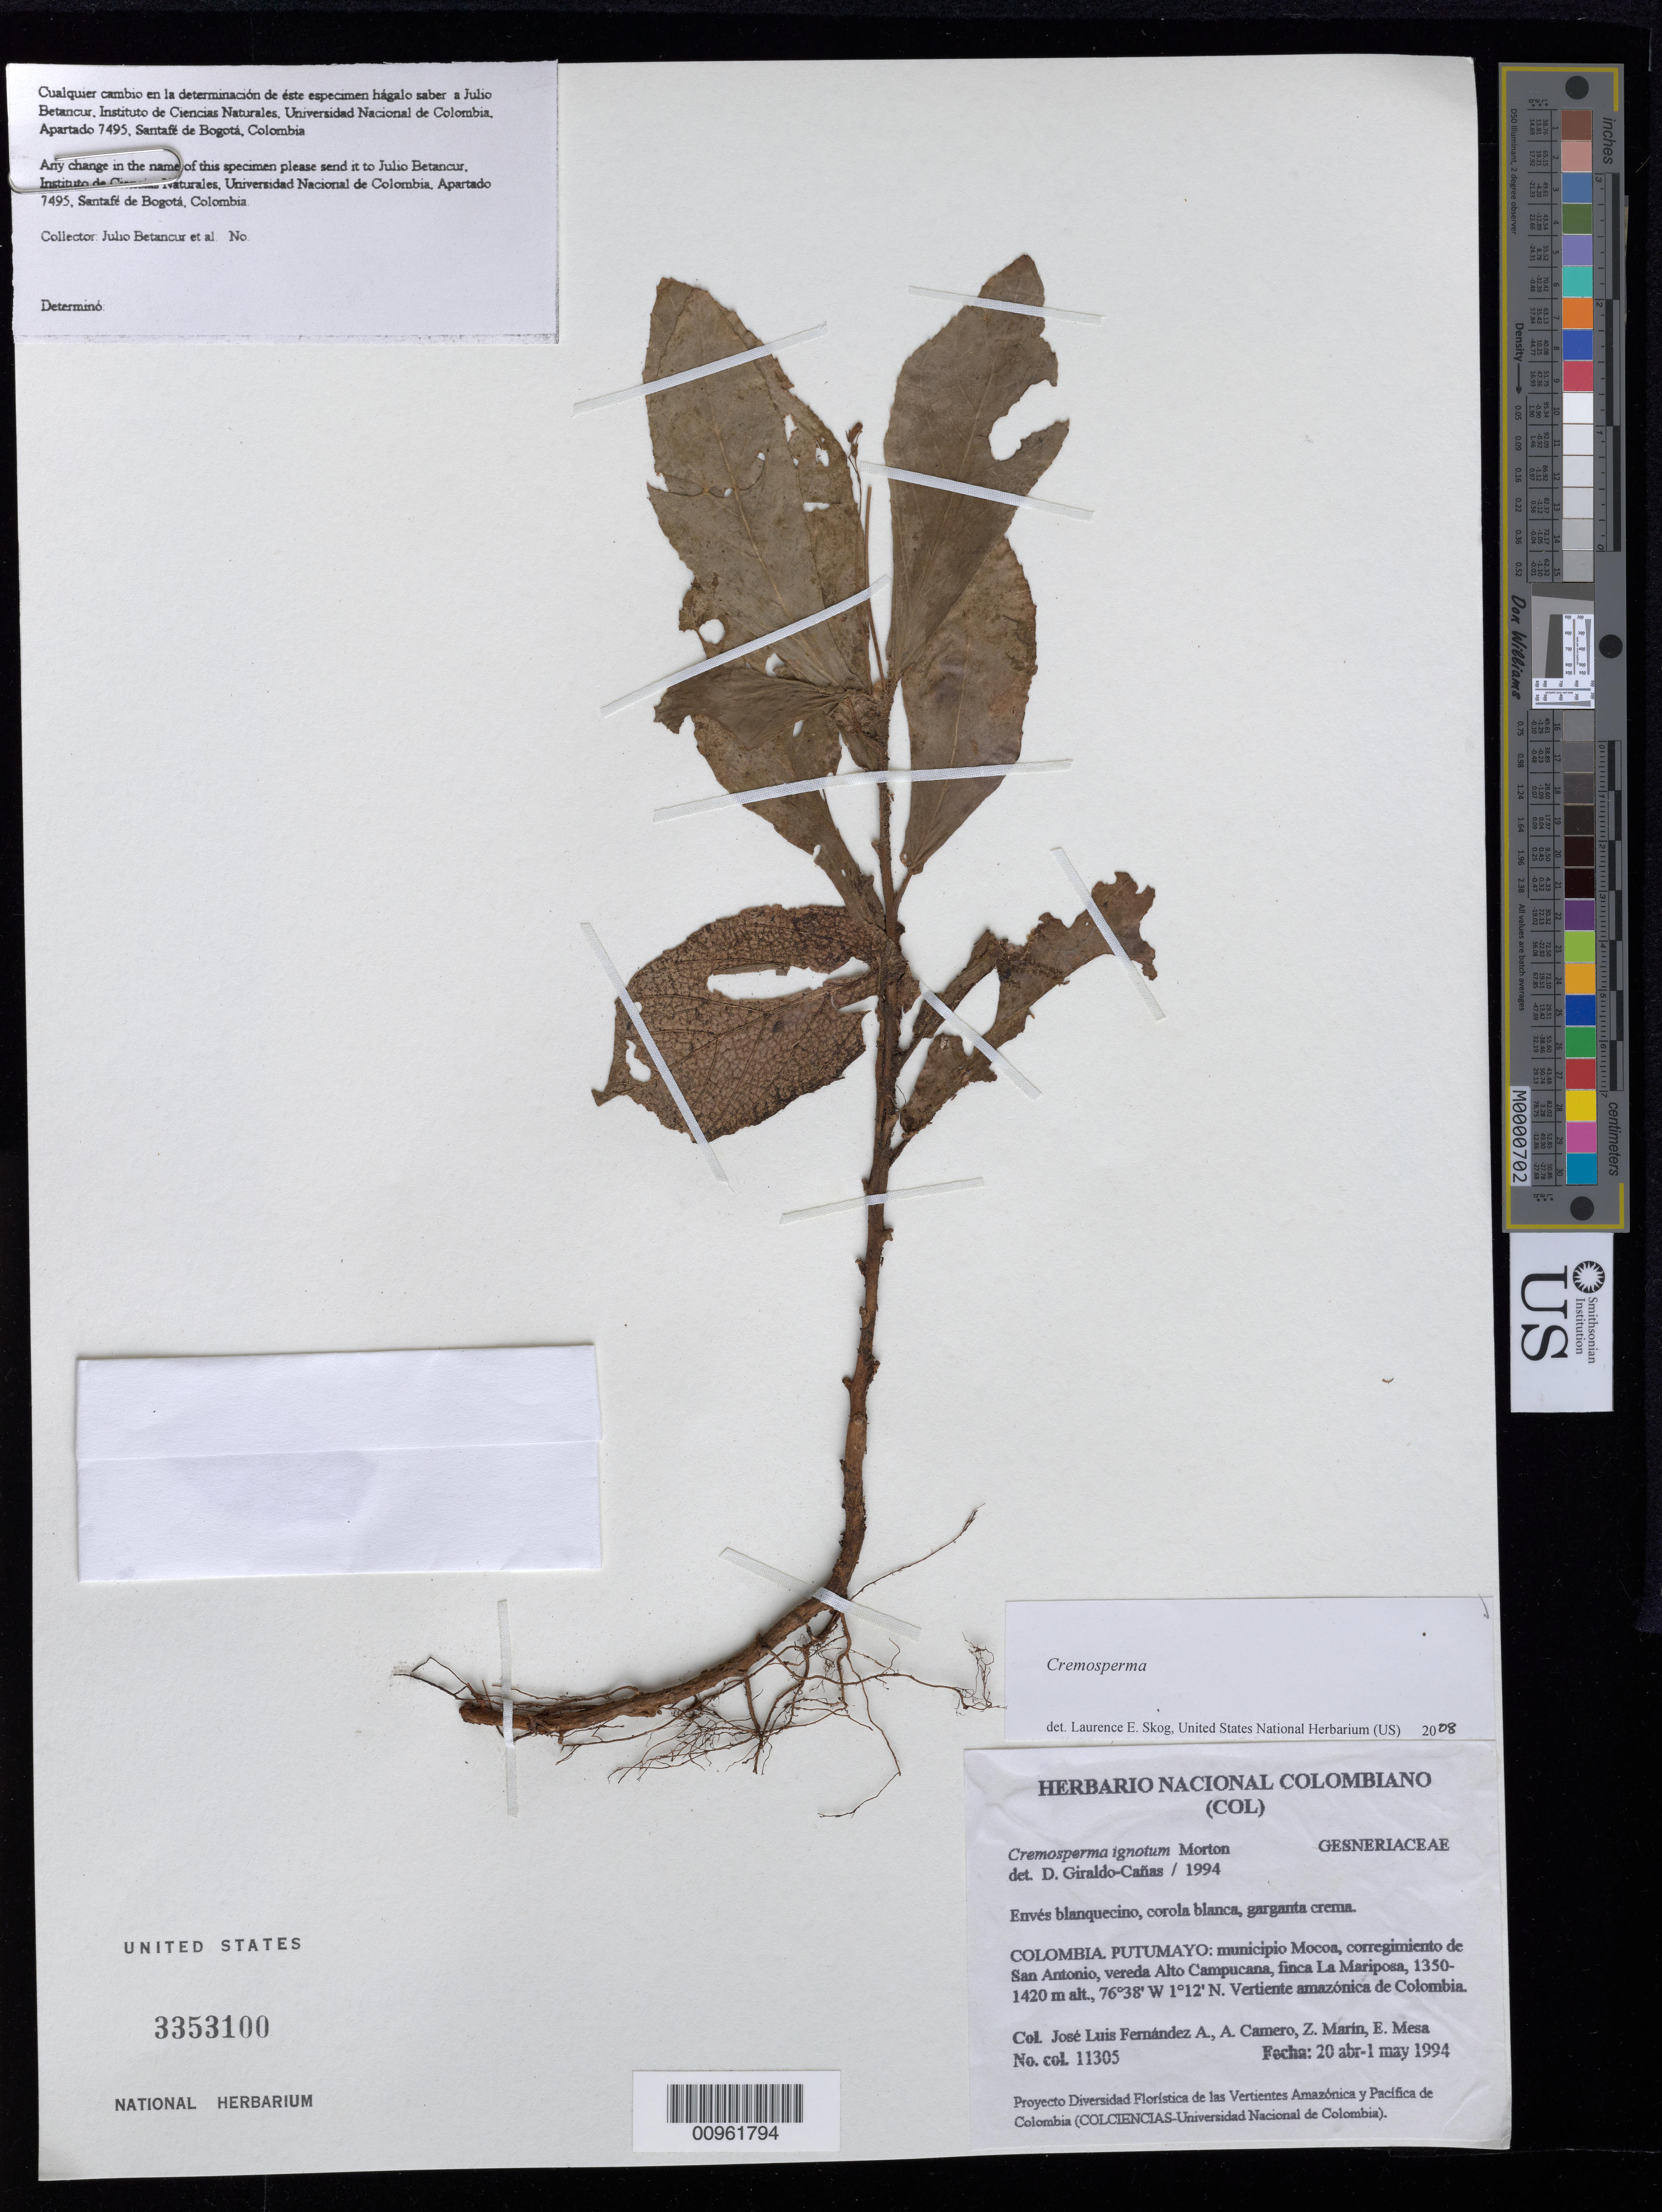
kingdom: Plantae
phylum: Tracheophyta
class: Magnoliopsida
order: Lamiales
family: Gesneriaceae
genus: Cremosperma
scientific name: Cremosperma sp.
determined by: Skog, Laurence E.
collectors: J. L. Fernández-Alonso, A. A. Camero, Z. Marin & E. Mesa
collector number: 11305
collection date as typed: Apr-May 1994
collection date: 1994-04/1994-05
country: Colombia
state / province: Putumayo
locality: Mpio. Mocoa, corregimiento de San Antonio, vereda Alto Campucana, finca La Mariposa, vertiente amazónica de Colombia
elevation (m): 1420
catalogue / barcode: US 3353100